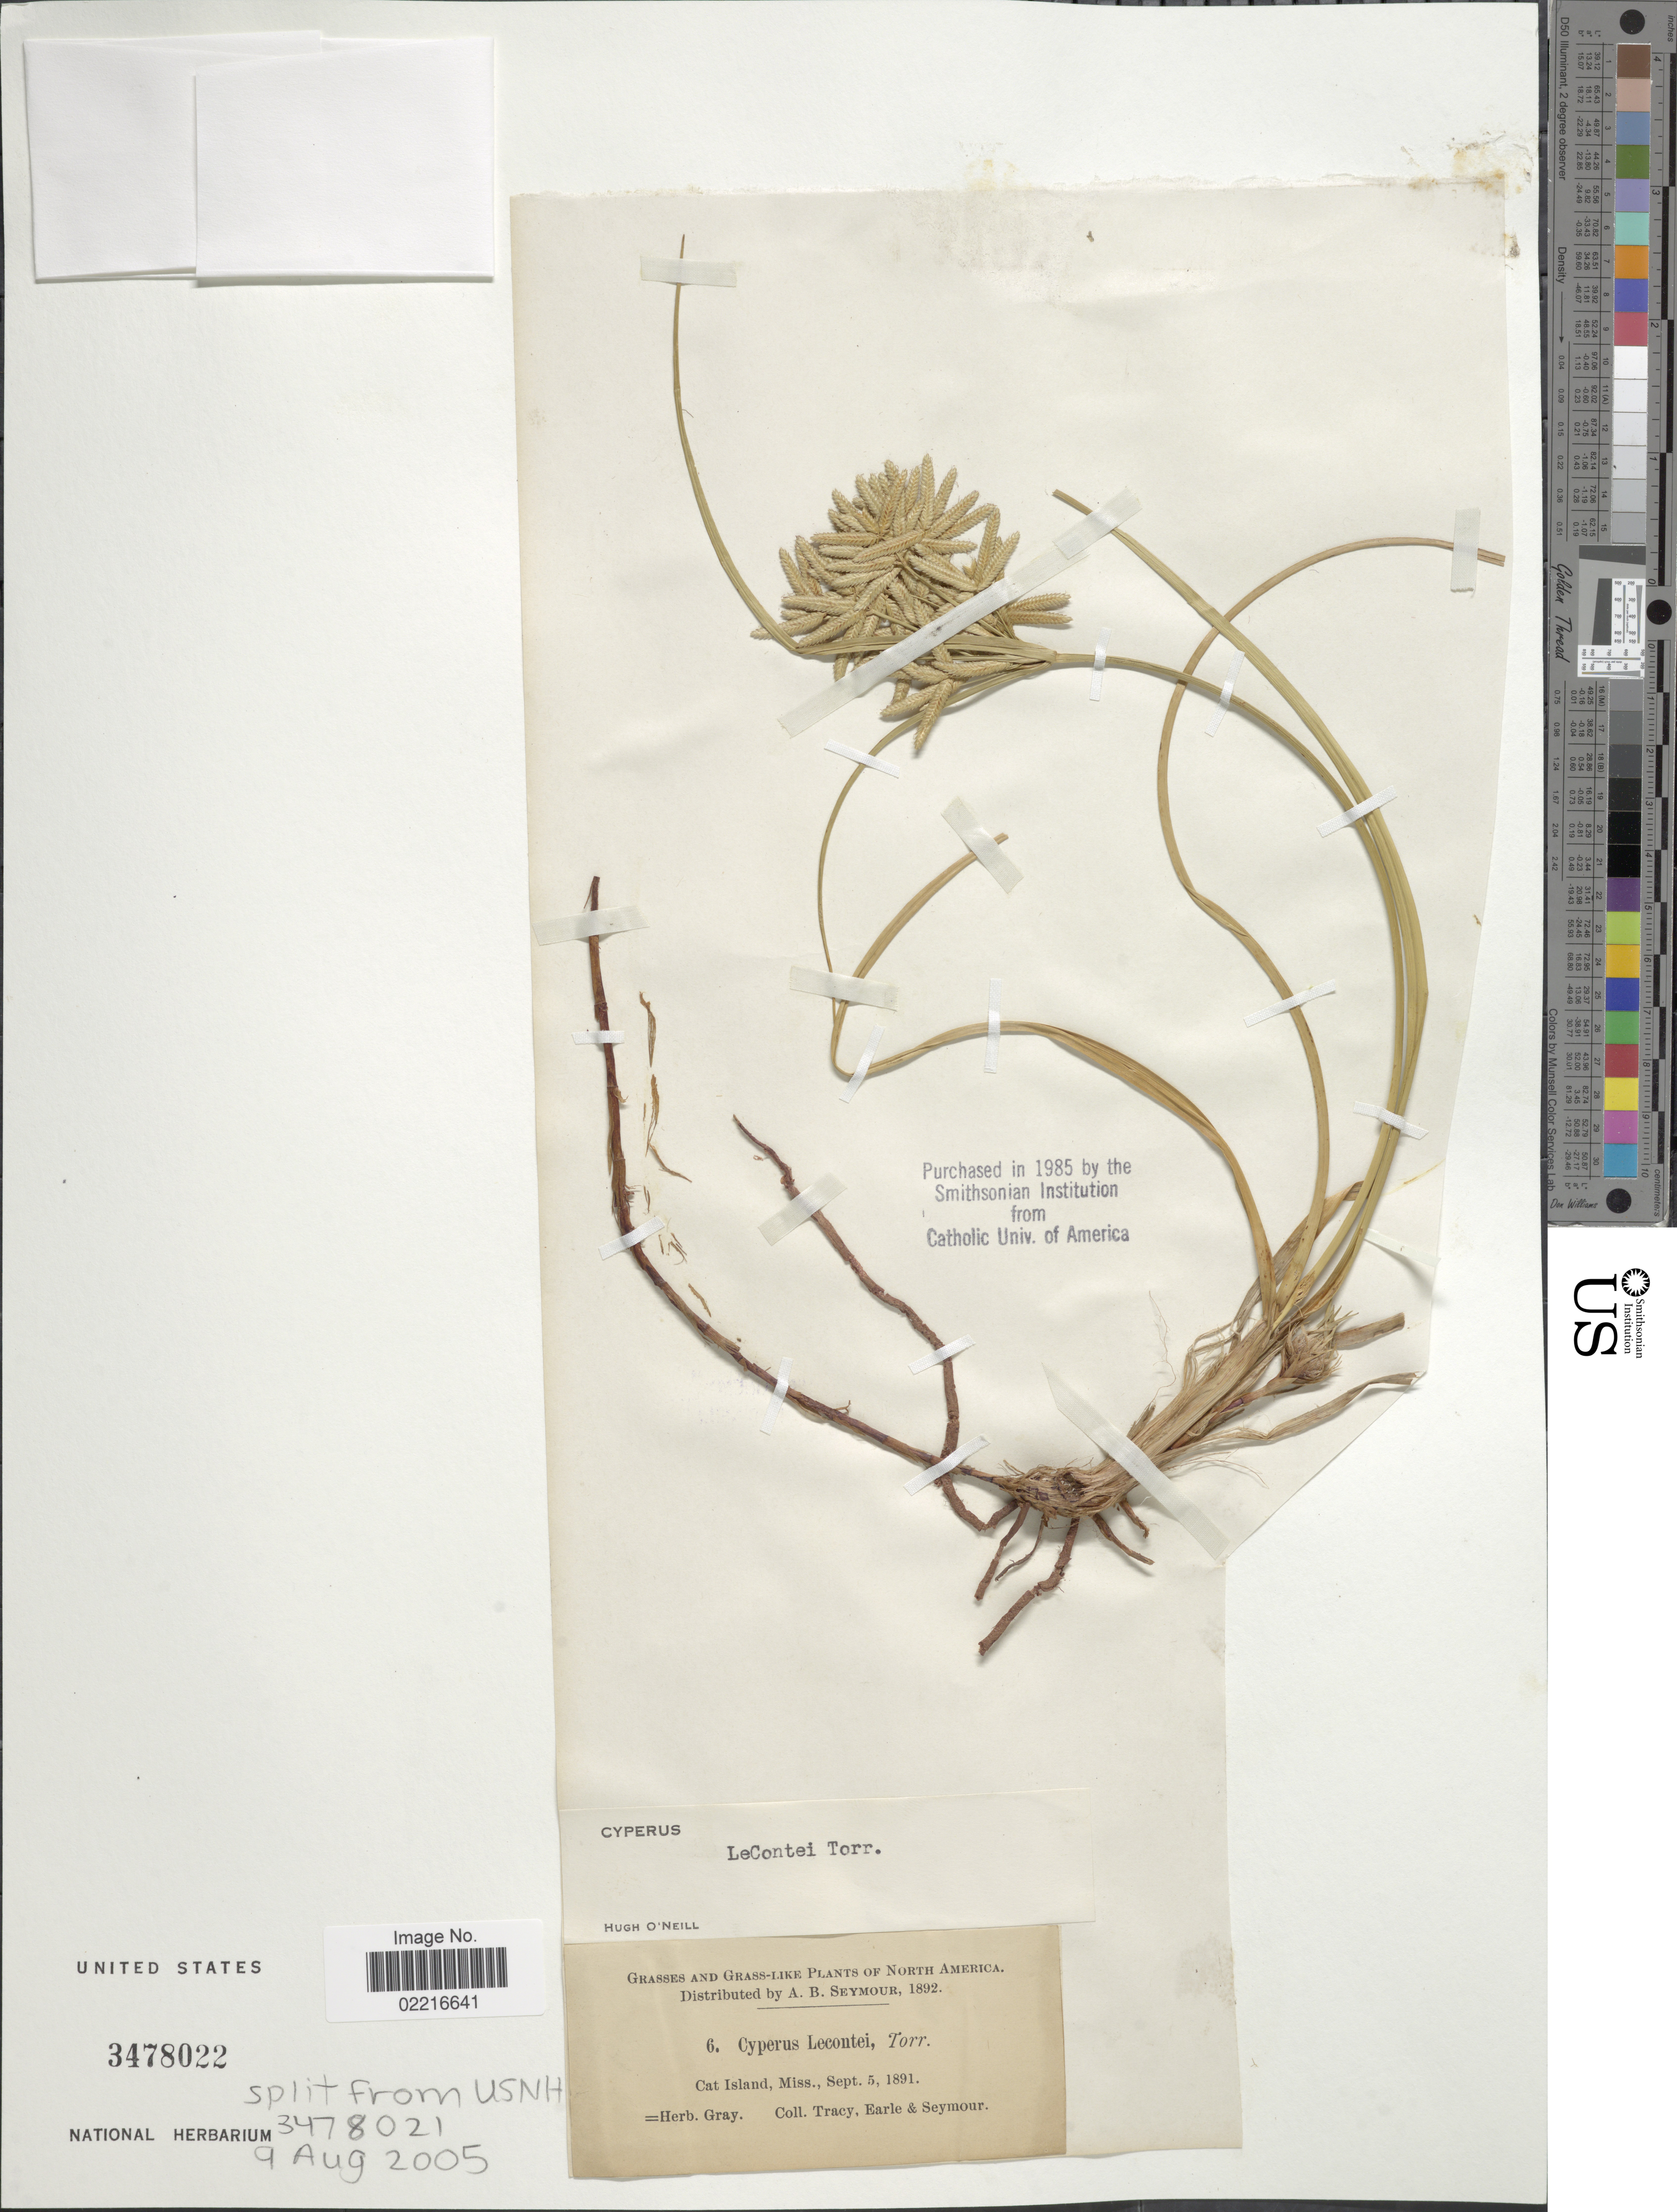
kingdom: Plantae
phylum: Tracheophyta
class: Liliopsida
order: Poales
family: Cyperaceae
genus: Cyperus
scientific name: Cyperus lecontei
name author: Torr. ex Steud.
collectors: -. Tracy, -. Earle & A. Seymour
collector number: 6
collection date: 1891-09-05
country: United States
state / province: Mississippi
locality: Cat Island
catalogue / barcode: US 3478022